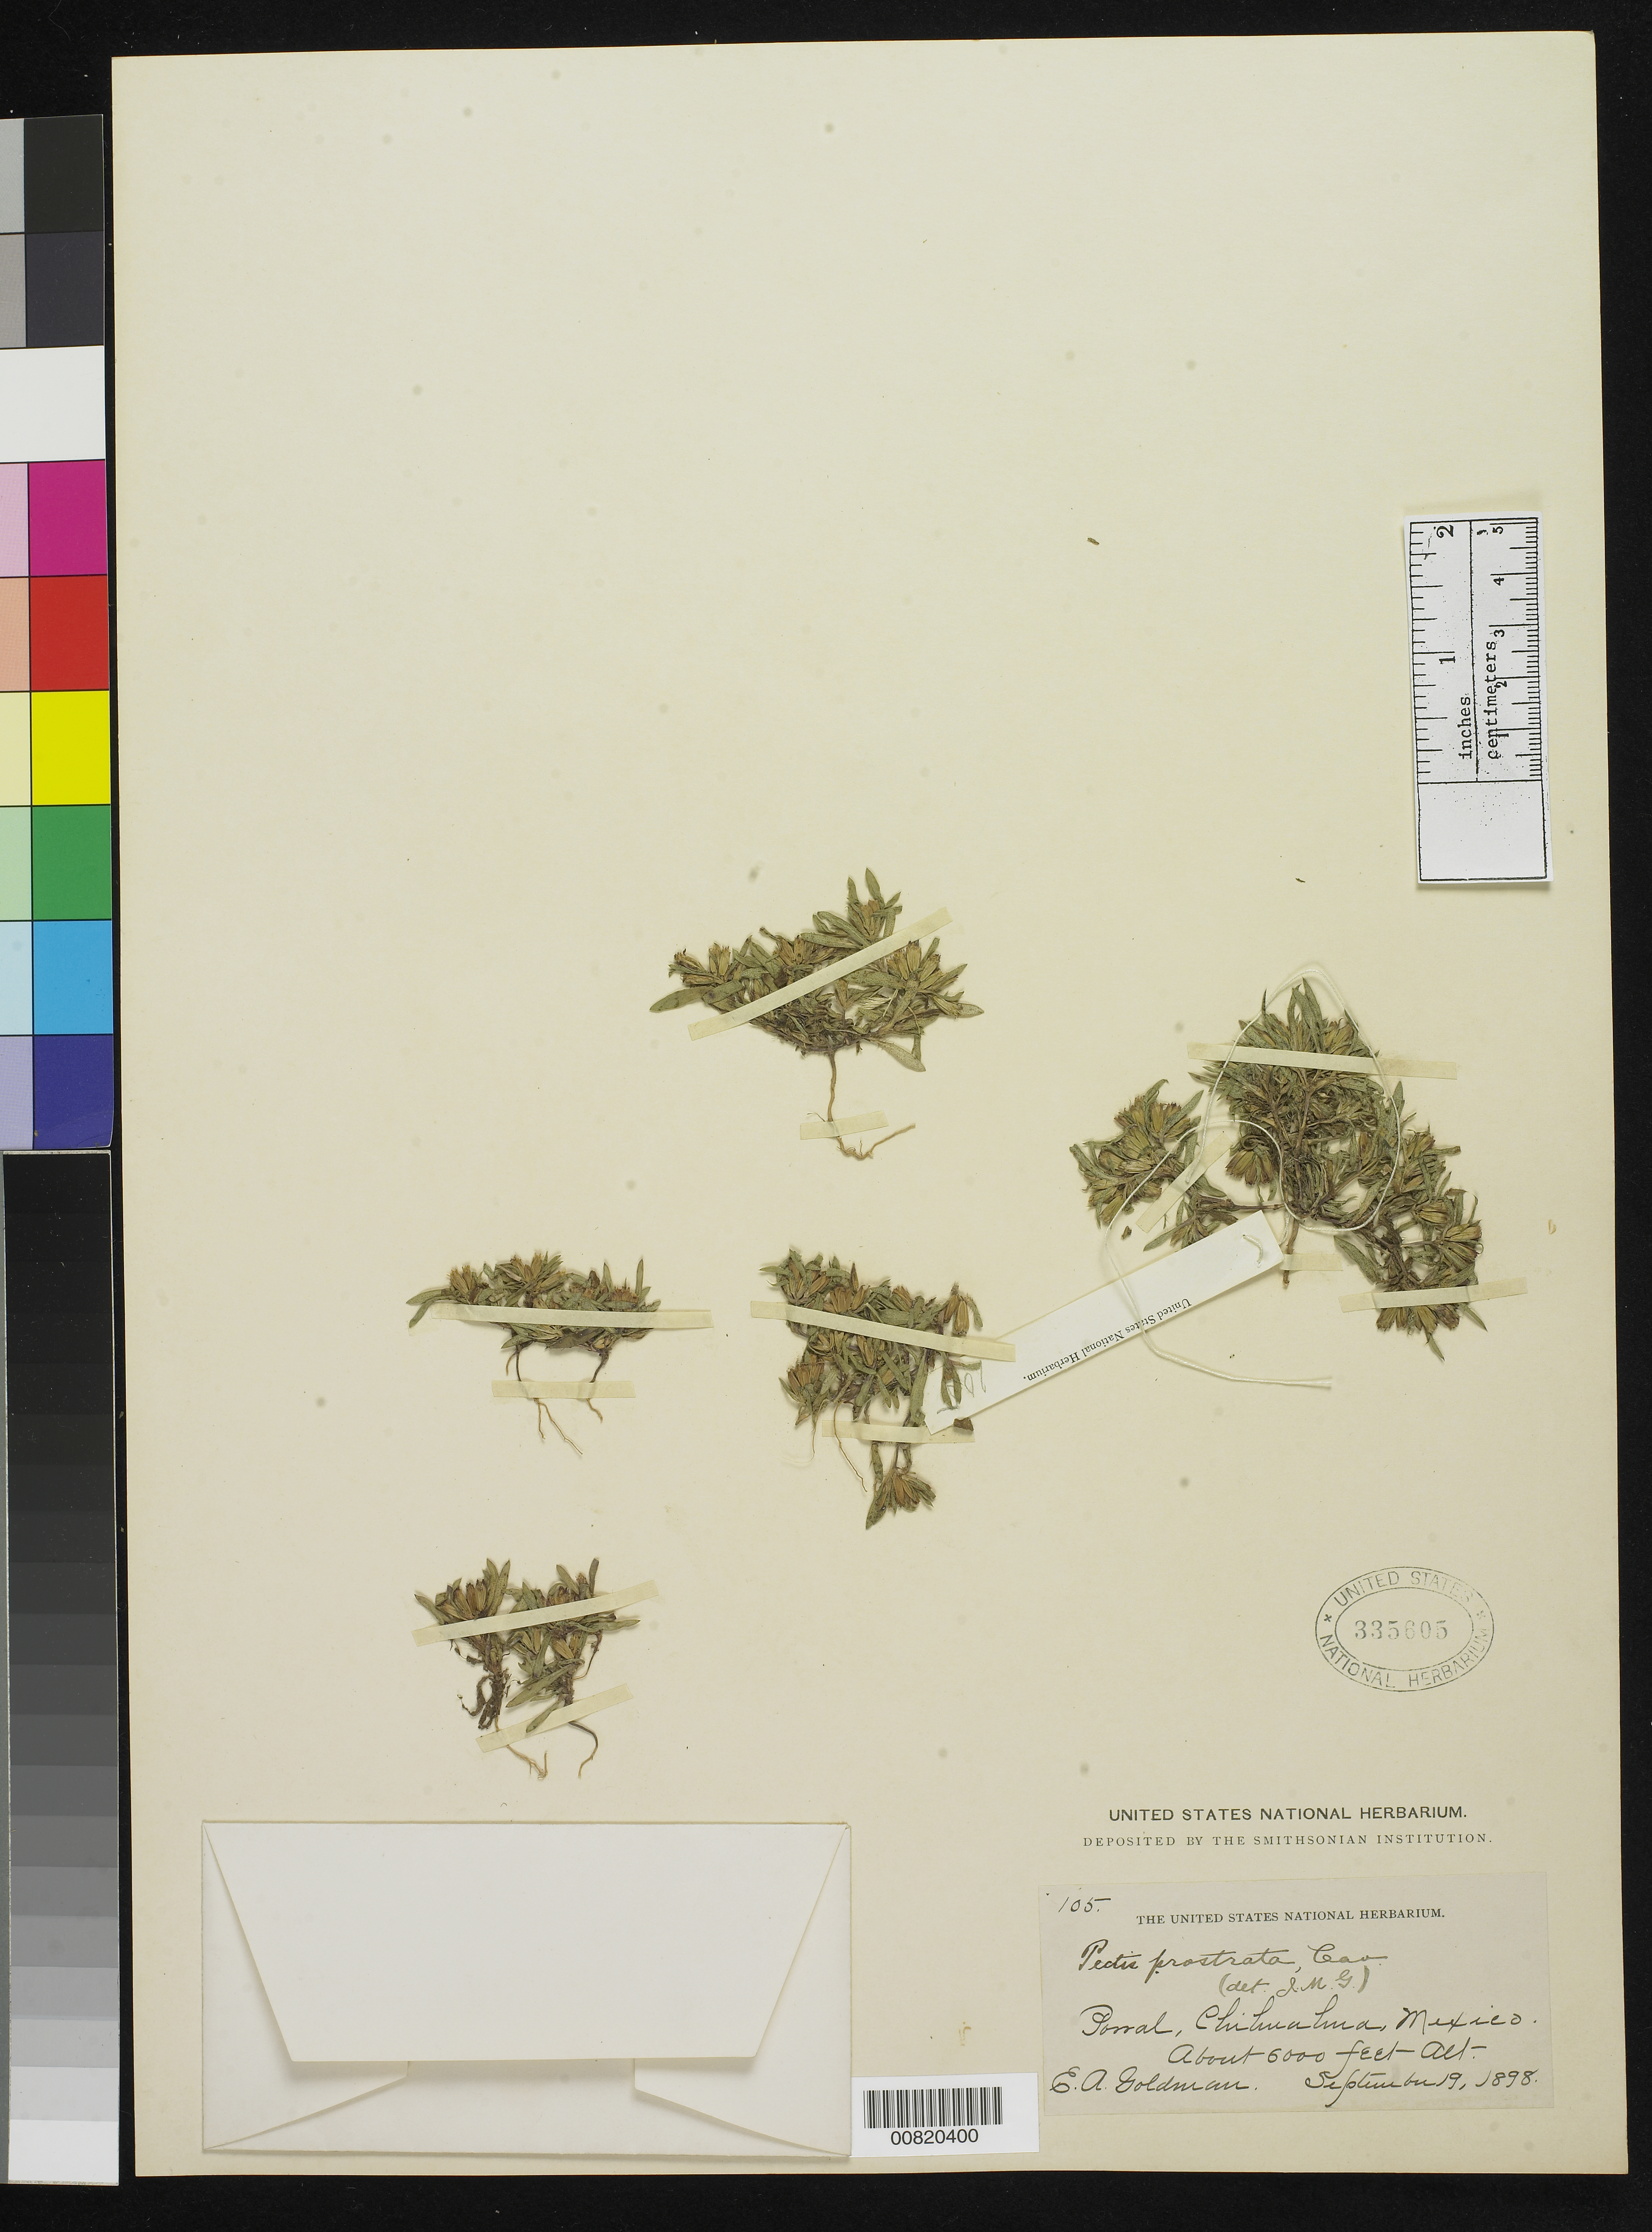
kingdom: Plantae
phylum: Tracheophyta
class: Magnoliopsida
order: Asterales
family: Asteraceae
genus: Pectis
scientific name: Pectis prostrata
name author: Cav.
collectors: E. A. Goldman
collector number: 105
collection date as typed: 19 Sep 1898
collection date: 1898-09-19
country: Mexico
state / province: Chihuahua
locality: Parral, Chihuahua.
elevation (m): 1829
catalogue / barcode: US 335605